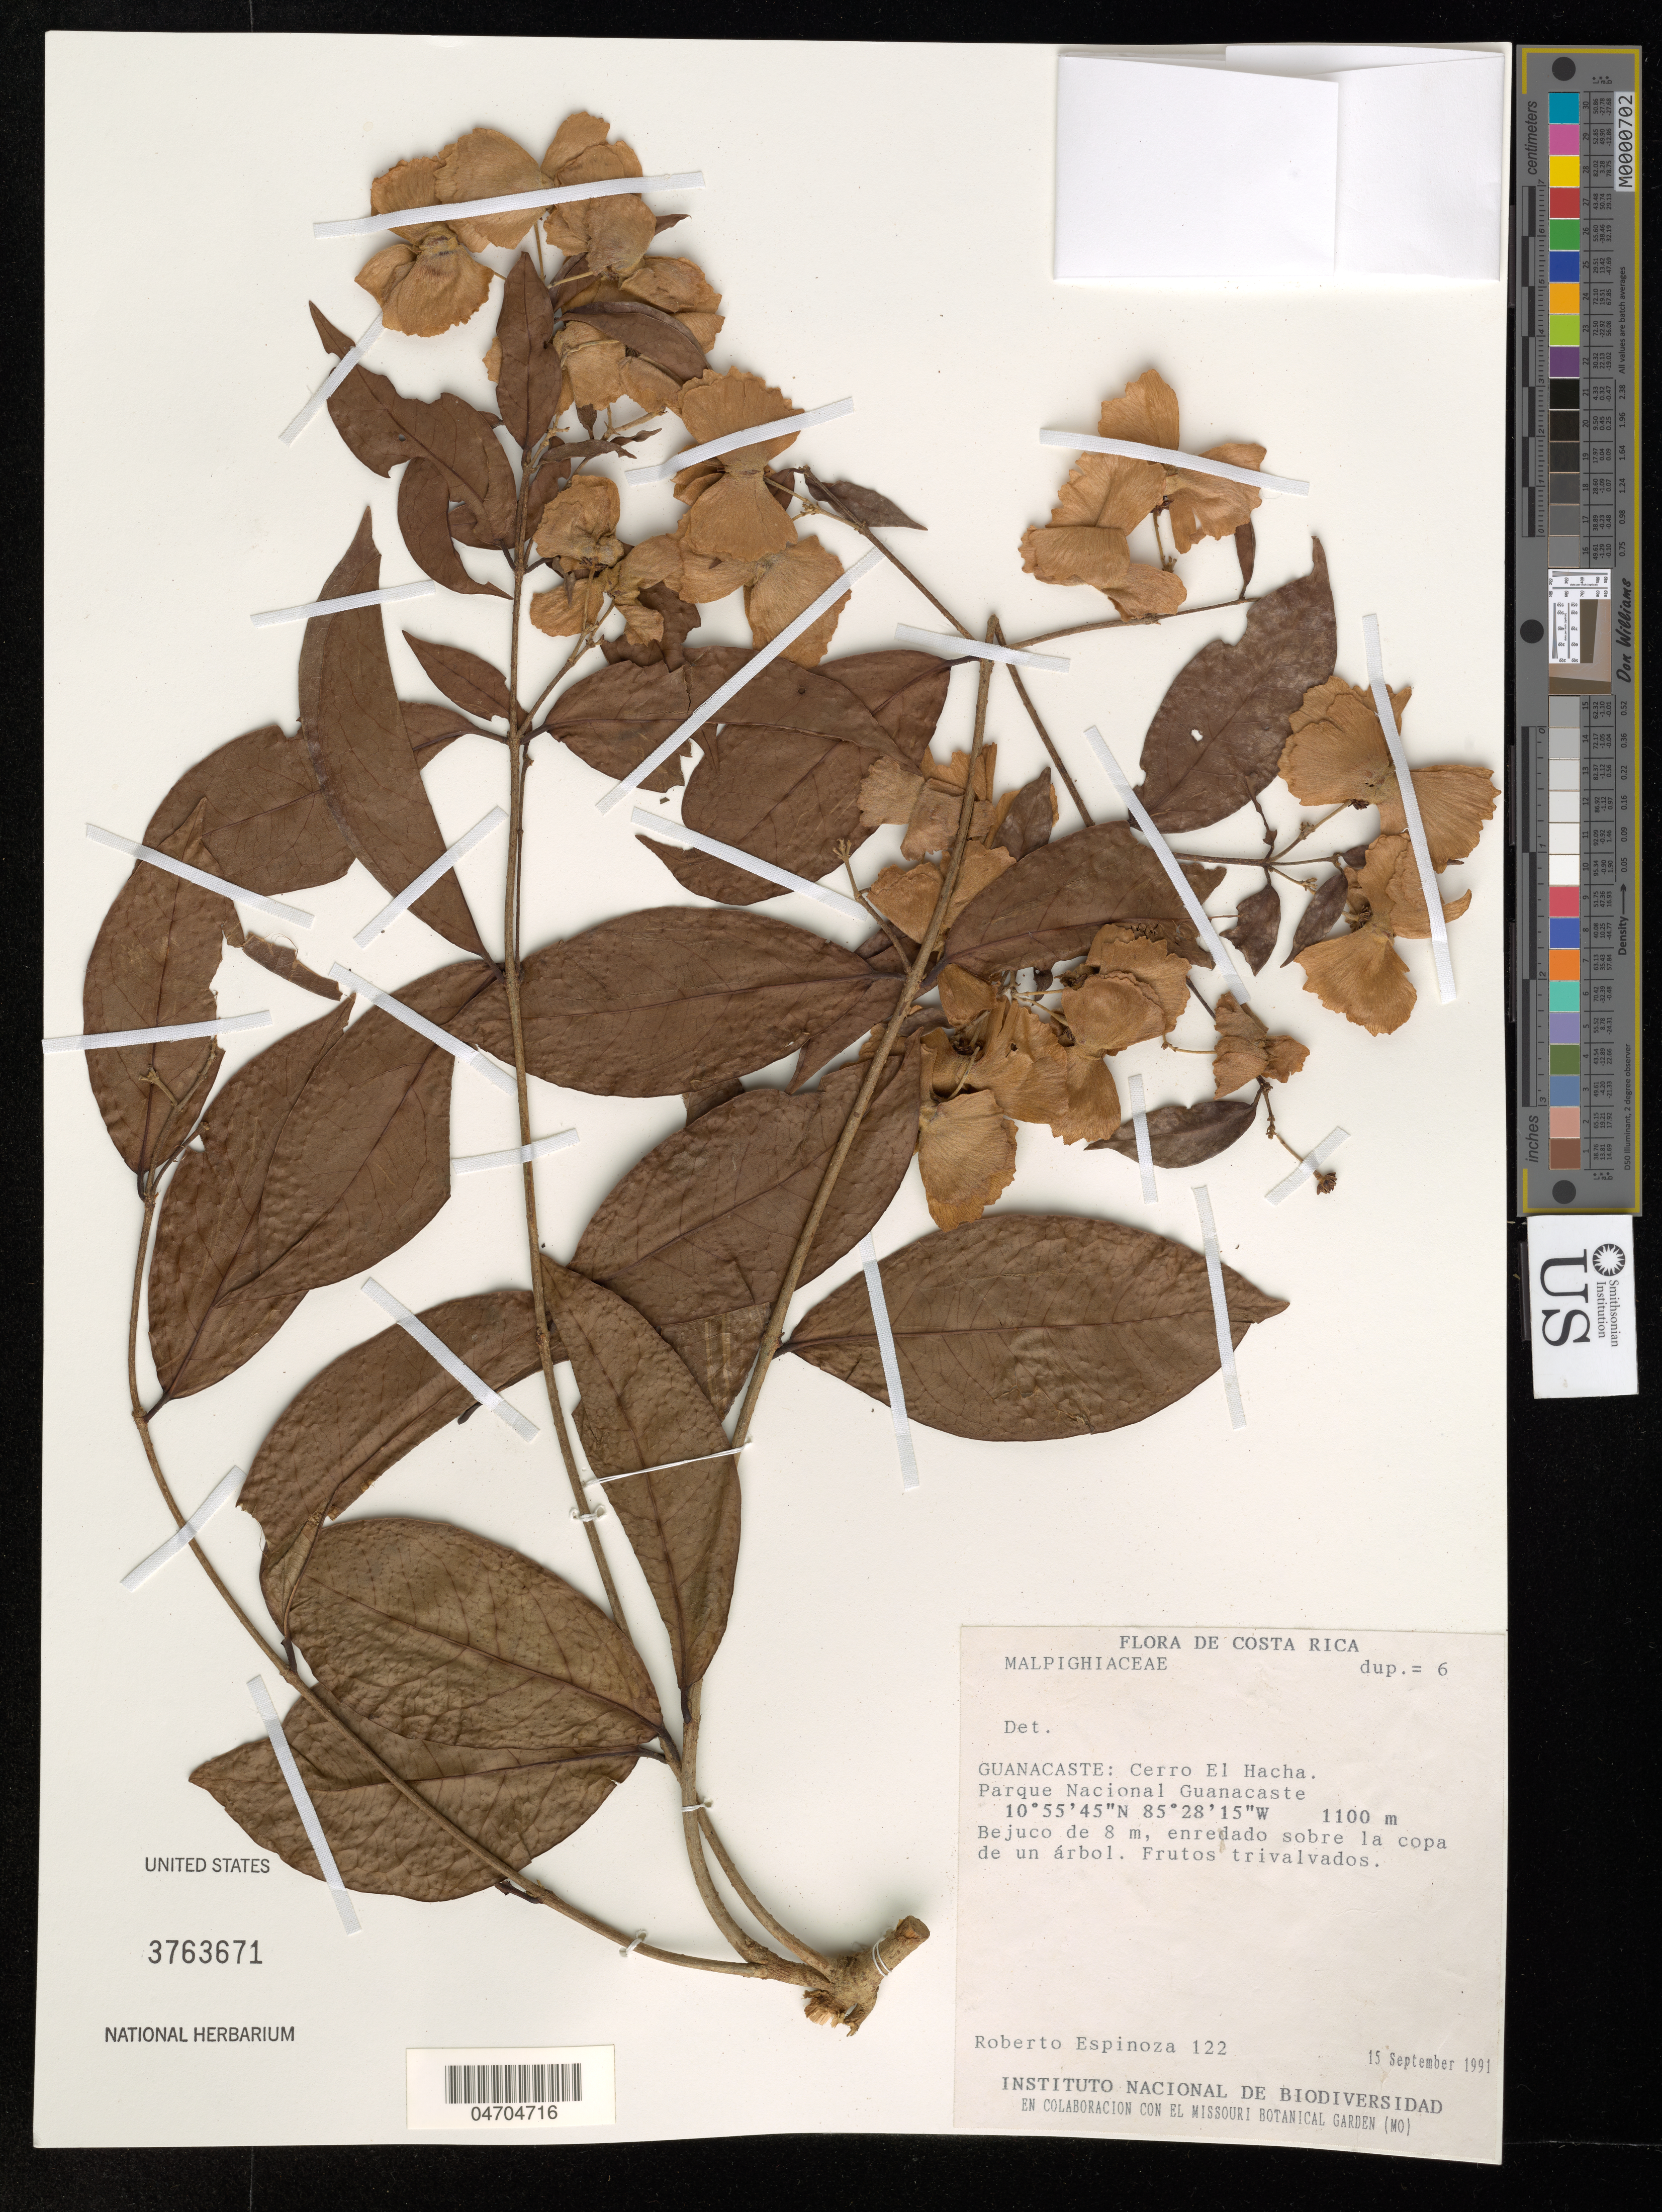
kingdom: Plantae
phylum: Tracheophyta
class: Magnoliopsida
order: Malpighiales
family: Malpighiaceae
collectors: R. Espinoza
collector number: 122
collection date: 1991-09-15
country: Costa Rica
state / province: Guanacaste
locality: Cerro El Hacha. Parque Nacional Guanacaste.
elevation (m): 1100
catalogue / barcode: US 3763671